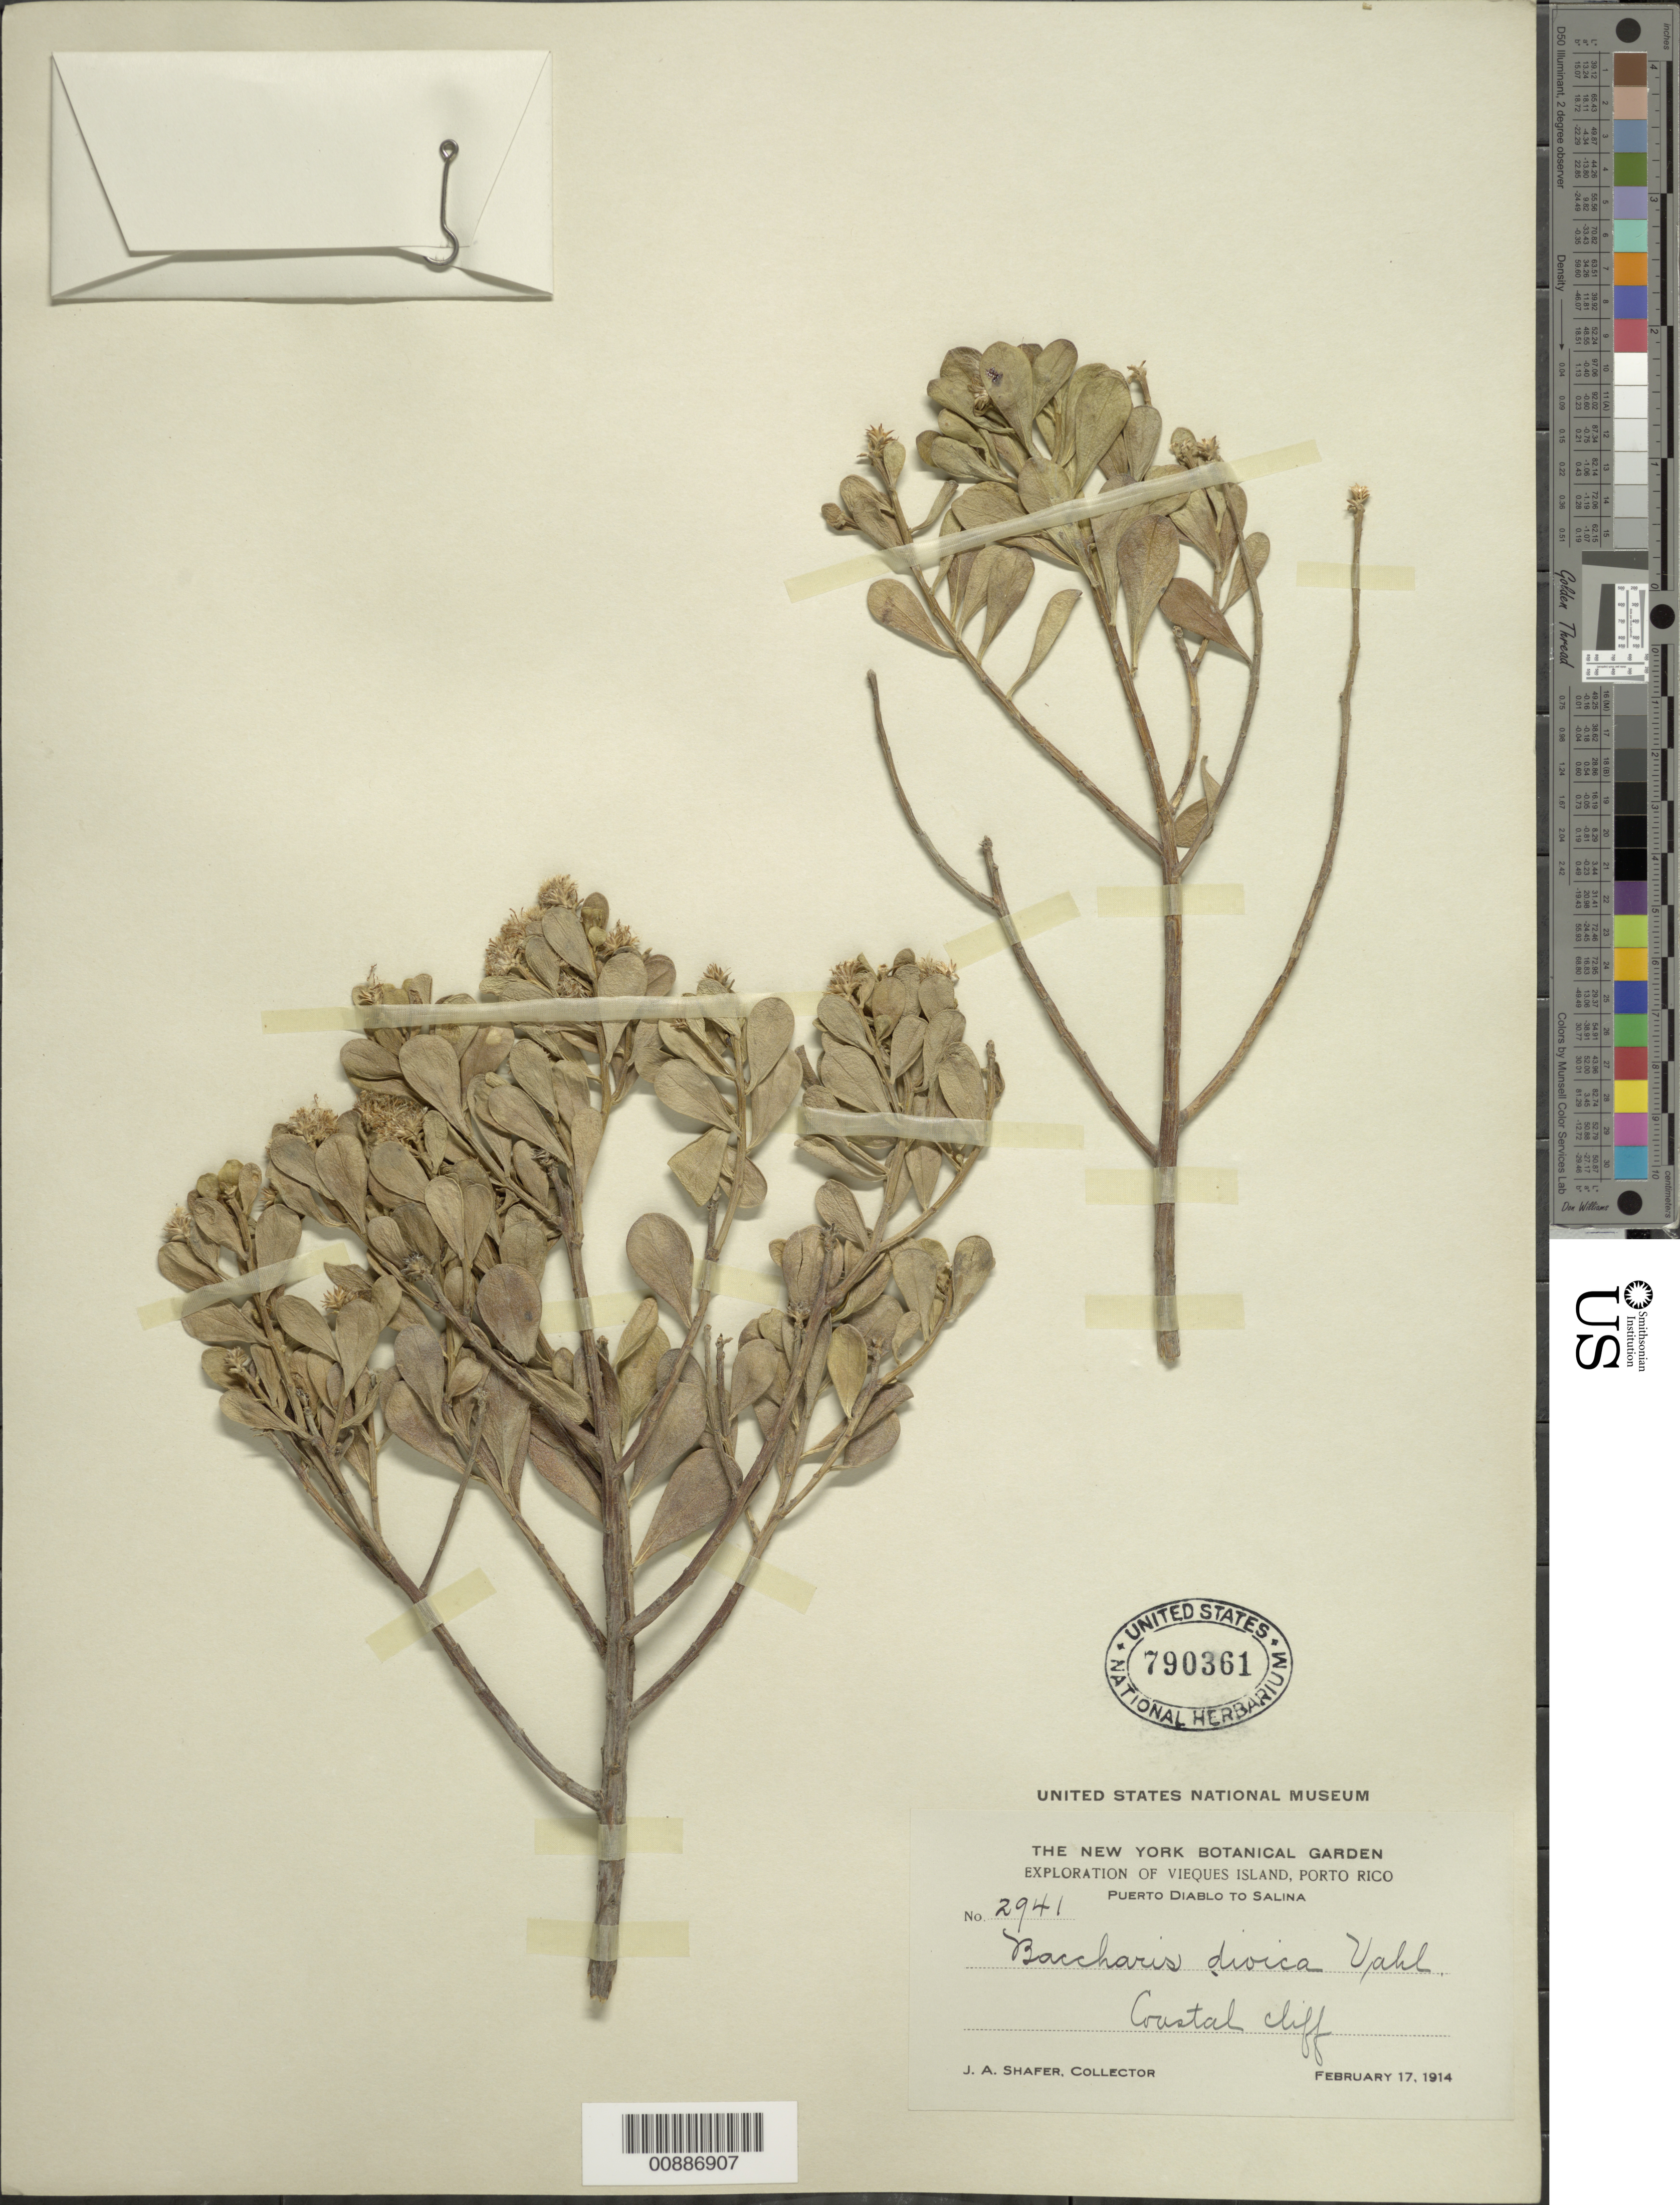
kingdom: Plantae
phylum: Tracheophyta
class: Magnoliopsida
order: Asterales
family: Asteraceae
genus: Baccharis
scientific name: Baccharis dioica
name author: Vahl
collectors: J. A. Shafer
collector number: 2941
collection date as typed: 17 Feb 1914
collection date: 1914-02-17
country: Puerto Rico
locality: Vieques island. Puerto Diablo to Salina.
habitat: Coastal cliff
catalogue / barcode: US 790361